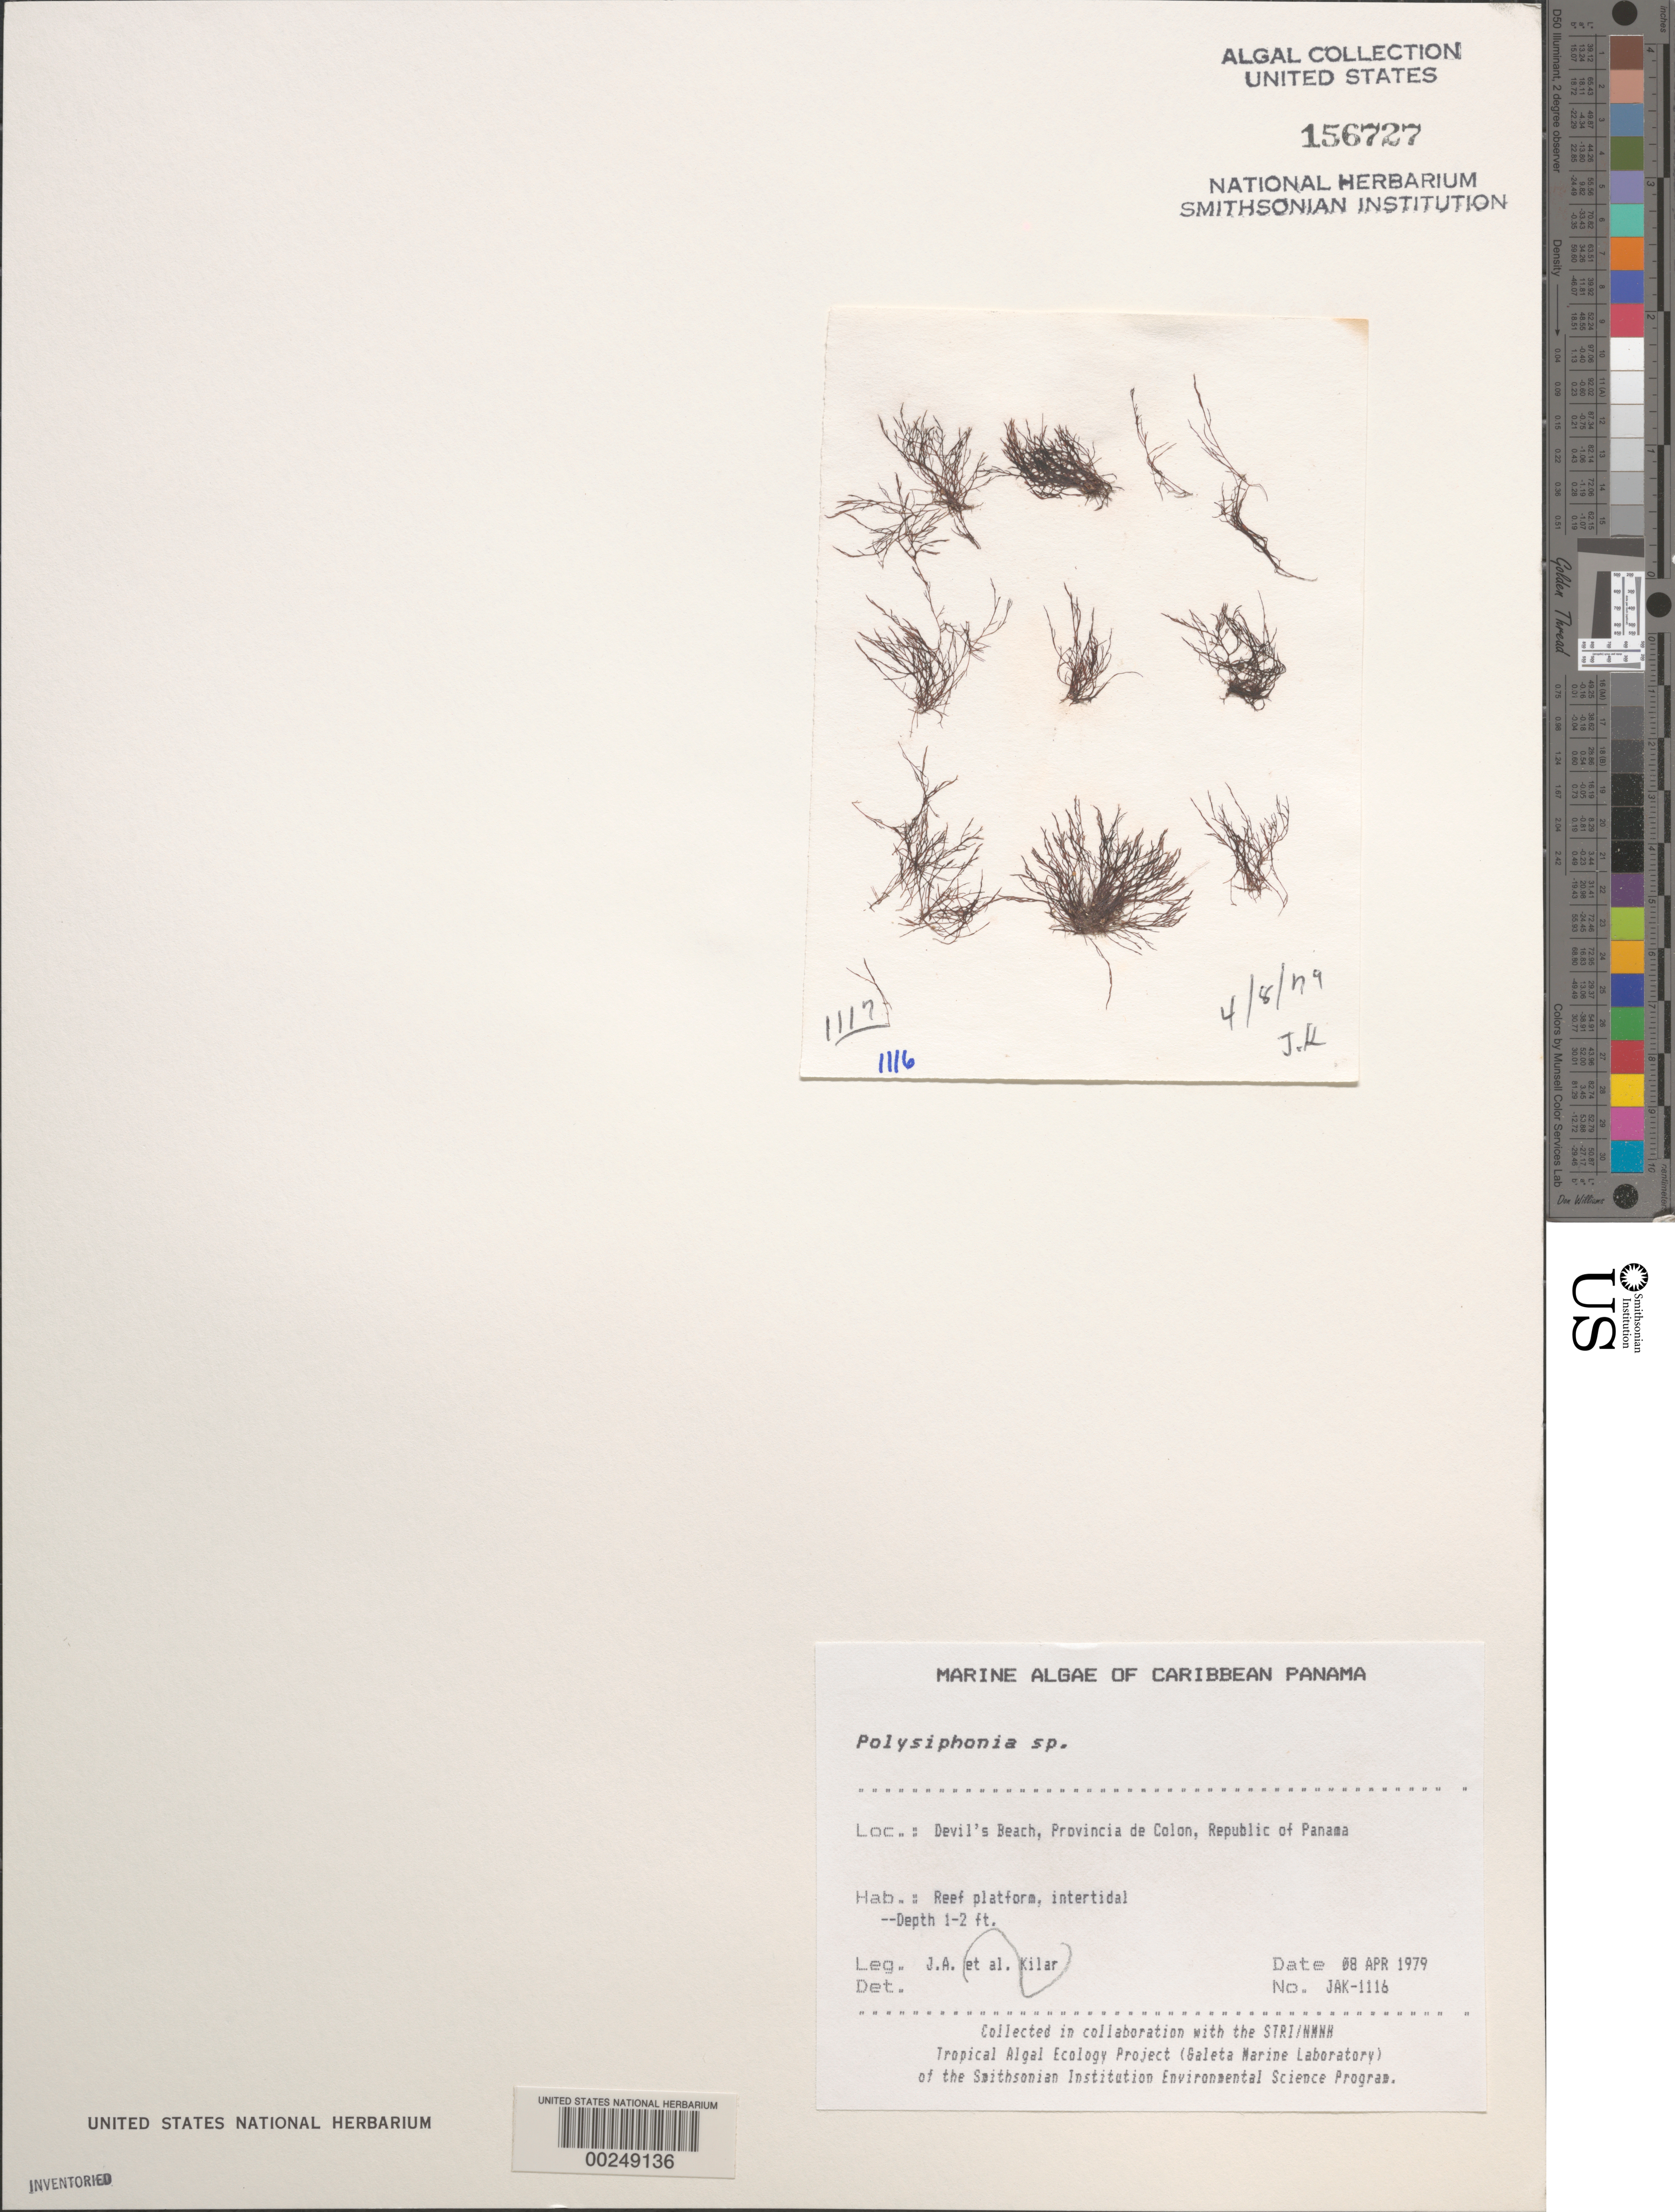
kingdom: Plantae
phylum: Rhodophyta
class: Florideophyceae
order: Ceramiales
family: Rhodomelaceae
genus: Polysiphonia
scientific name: Polysiphonia sp.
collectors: J. A. Kilar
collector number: JAK-1116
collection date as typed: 08 Apr 1979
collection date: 1979-04-08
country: Panama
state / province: Colón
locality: Devil's Beach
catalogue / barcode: US 156727